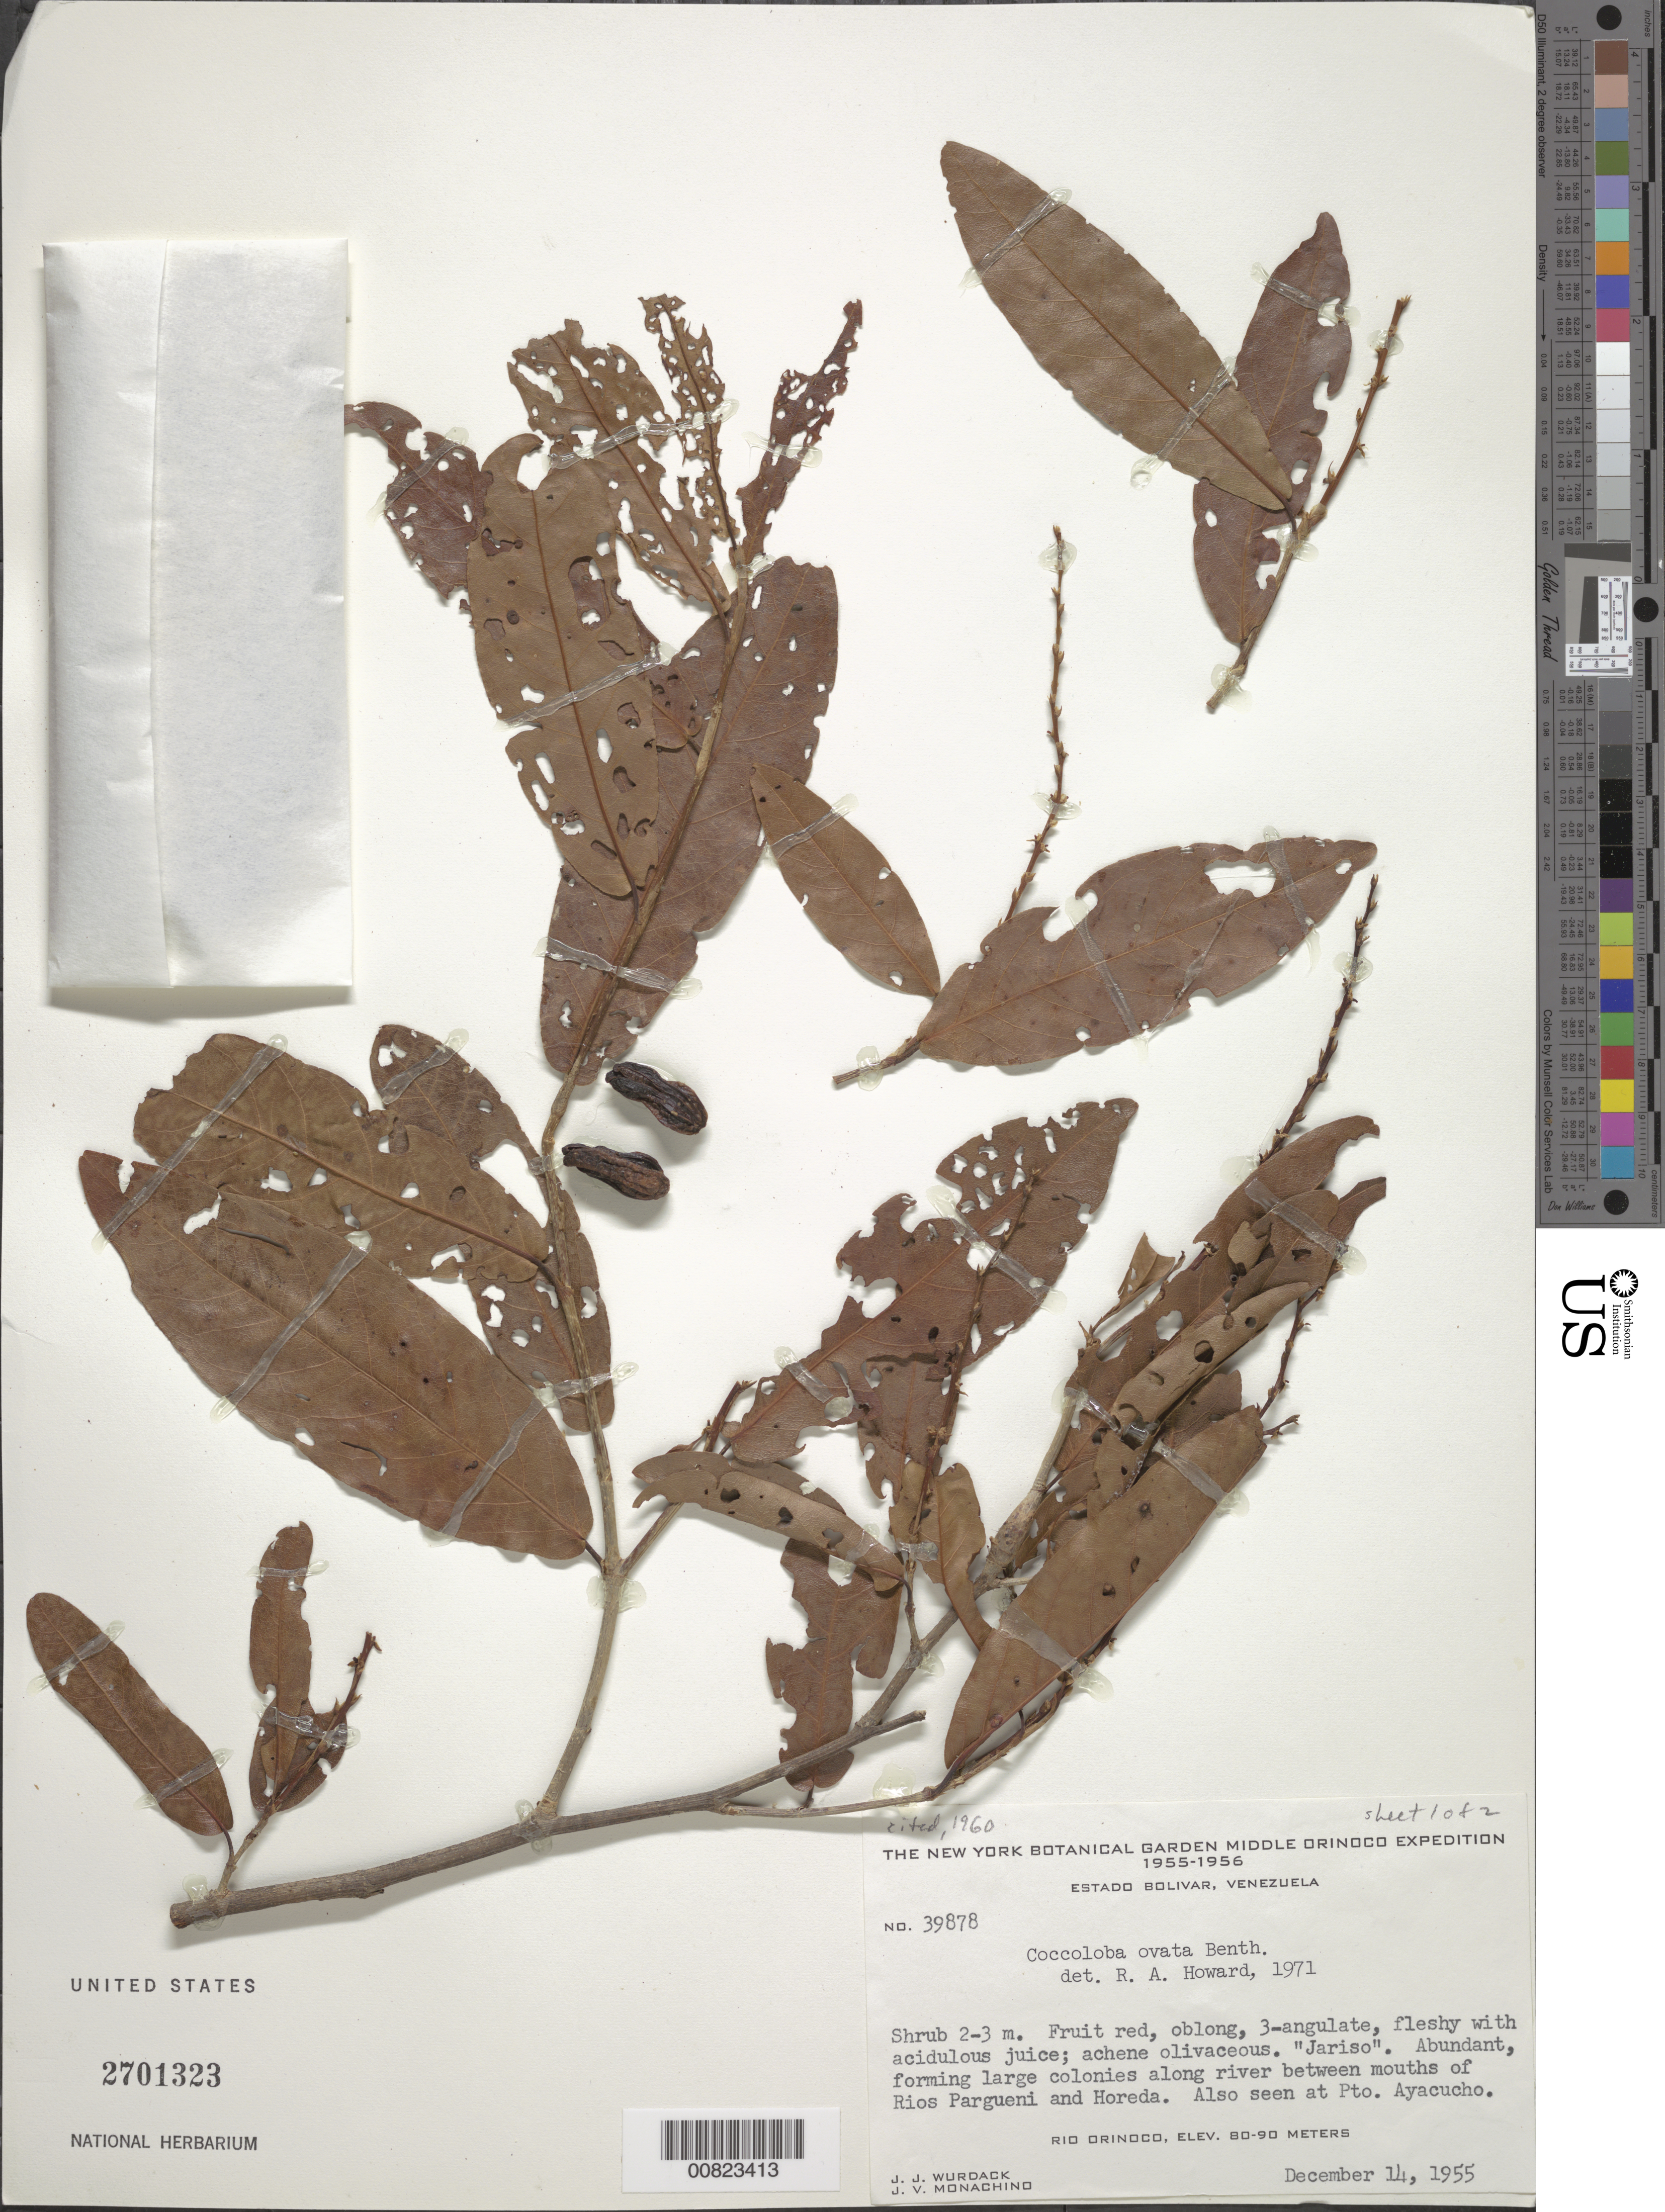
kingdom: Plantae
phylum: Tracheophyta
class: Magnoliopsida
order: Caryophyllales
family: Polygonaceae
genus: Coccoloba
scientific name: Coccoloba ovata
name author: Benth.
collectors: J. J. Wurdack & J. V. Monachino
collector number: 39878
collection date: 1955-12-14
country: Venezuela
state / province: Bolivar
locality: Middle Orinoco, Abundant, forming large colonies along river between mouths of Rios Pargueni and Horeda. Rio Orinoco.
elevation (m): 80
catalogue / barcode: US 2701323